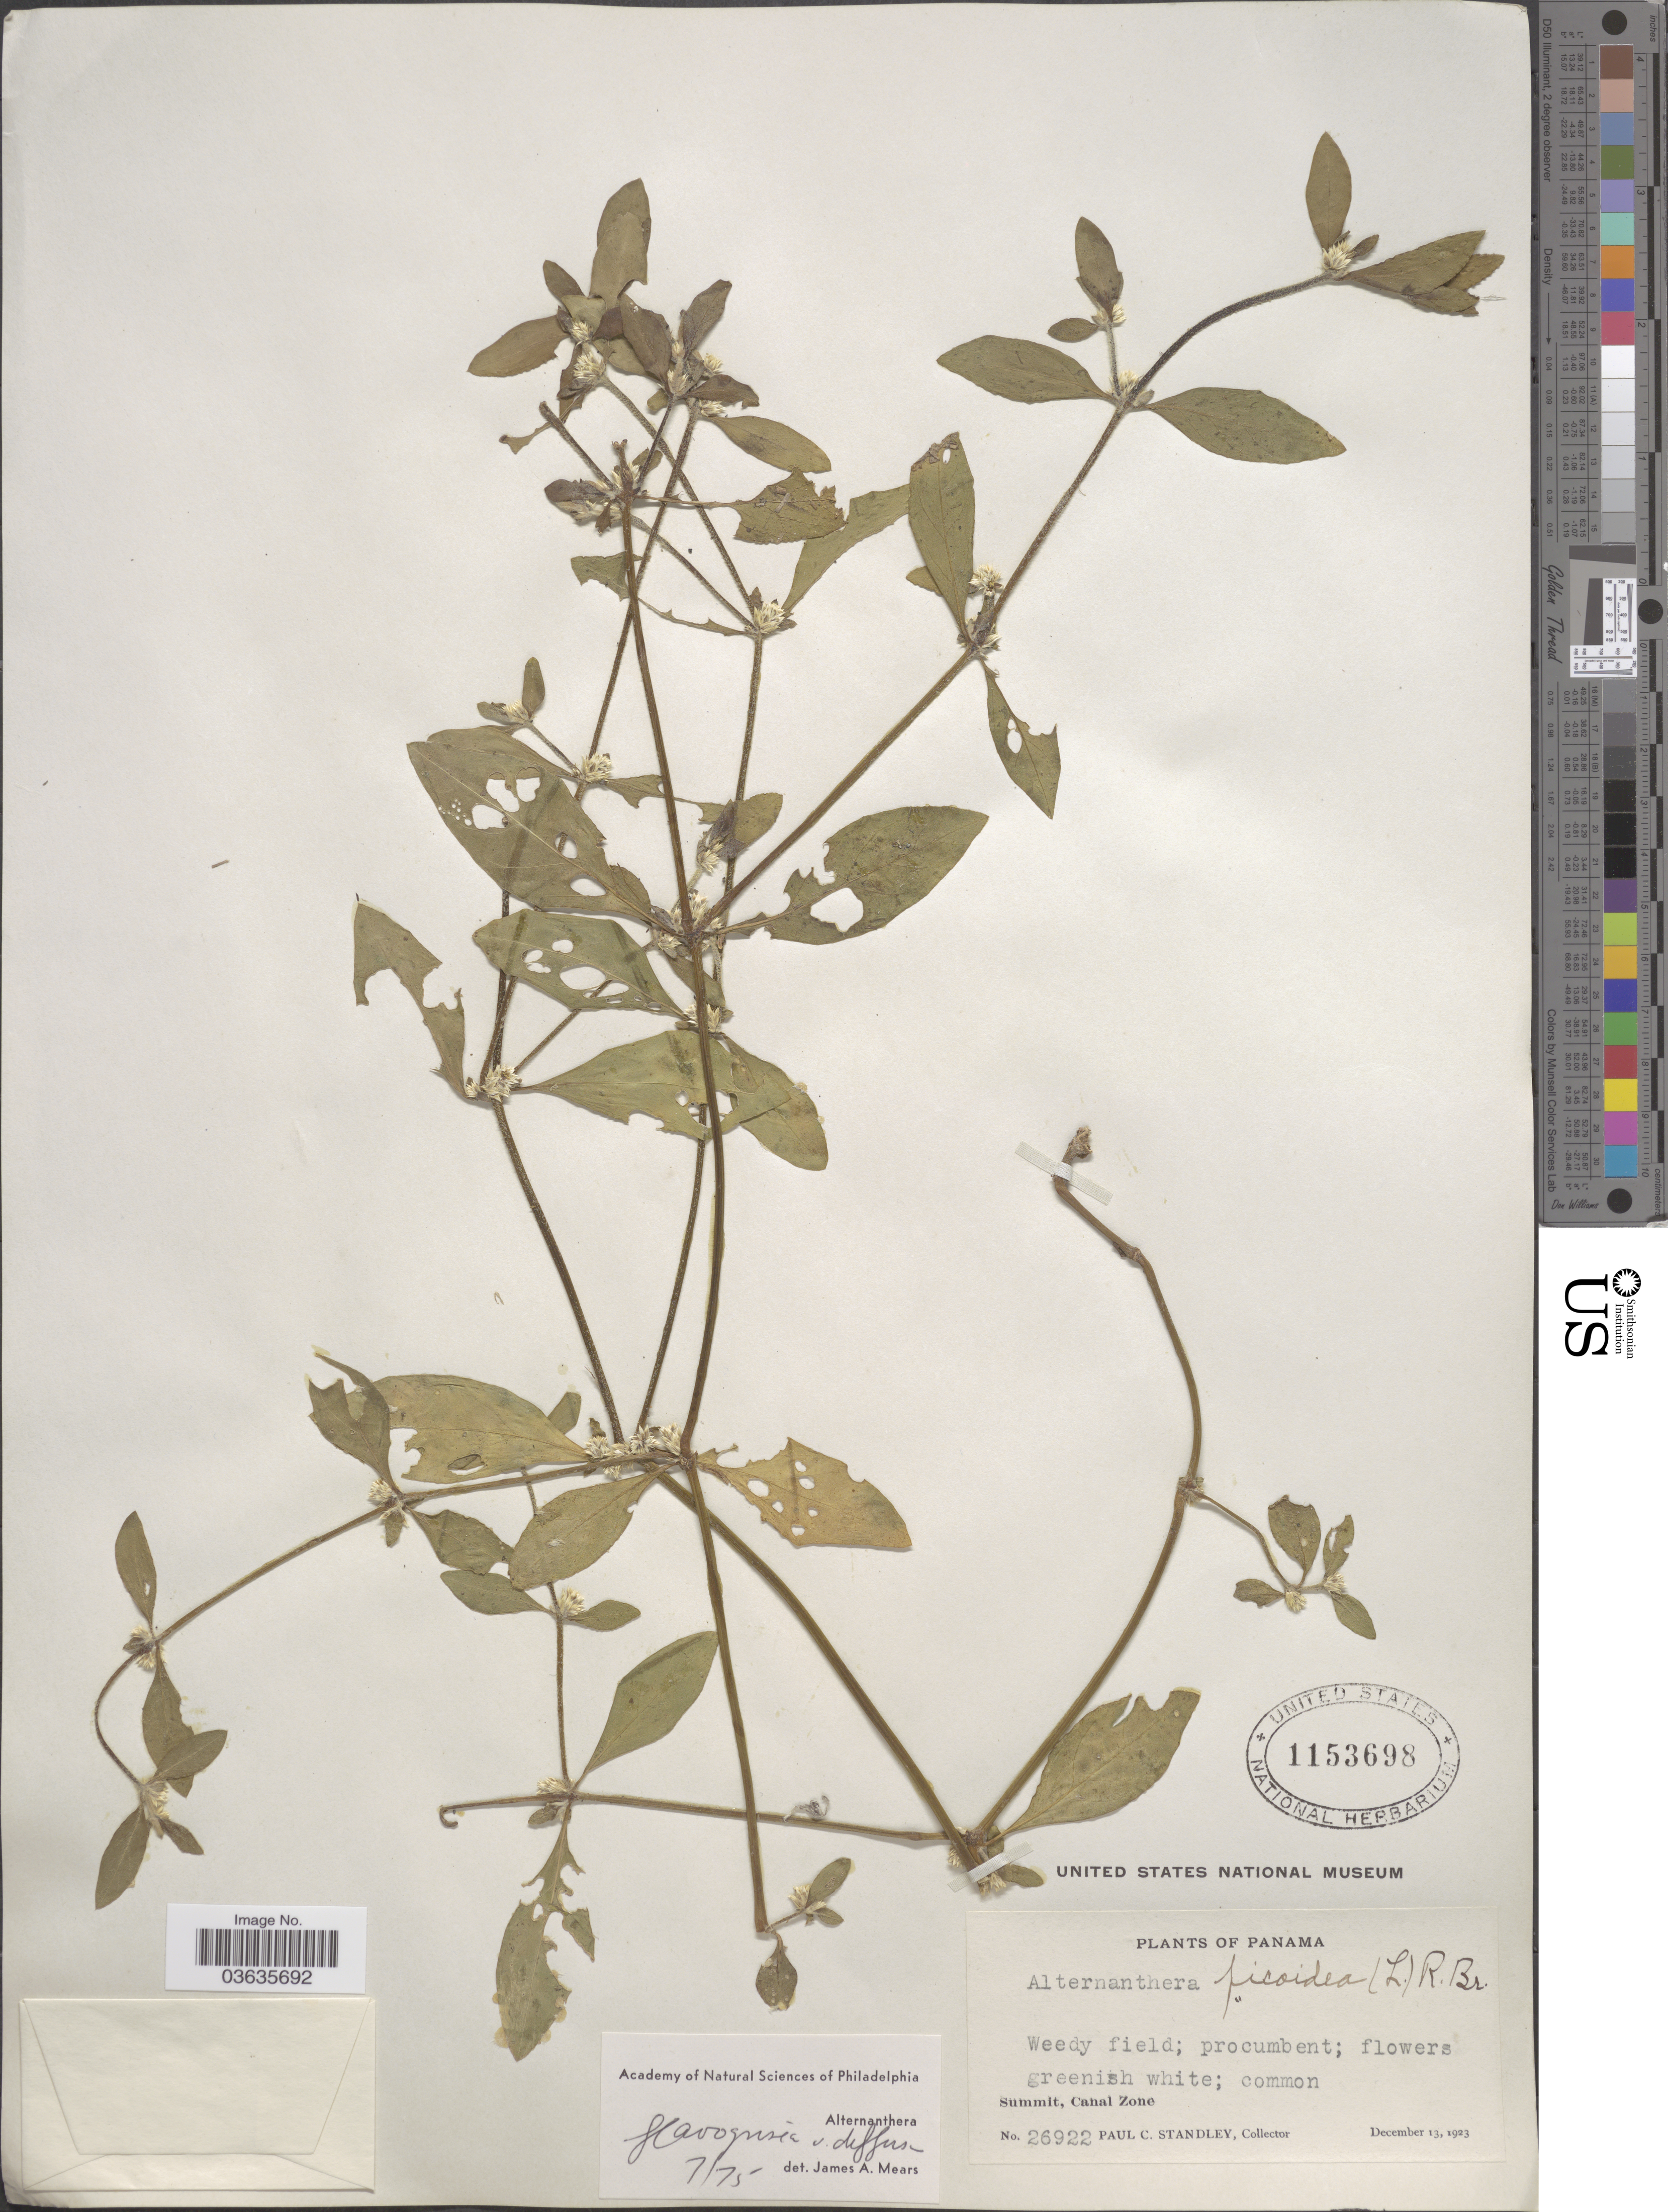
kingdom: Plantae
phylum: Tracheophyta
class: Magnoliopsida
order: Caryophyllales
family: Amaranthaceae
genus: Alternanthera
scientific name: Alternanthera flavogrisea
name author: Urb.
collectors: P. C. Standley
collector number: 26922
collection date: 1923-12-13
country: Panama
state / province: Colón / Panamá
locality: Summit, Canal Zone.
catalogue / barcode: US 1153698